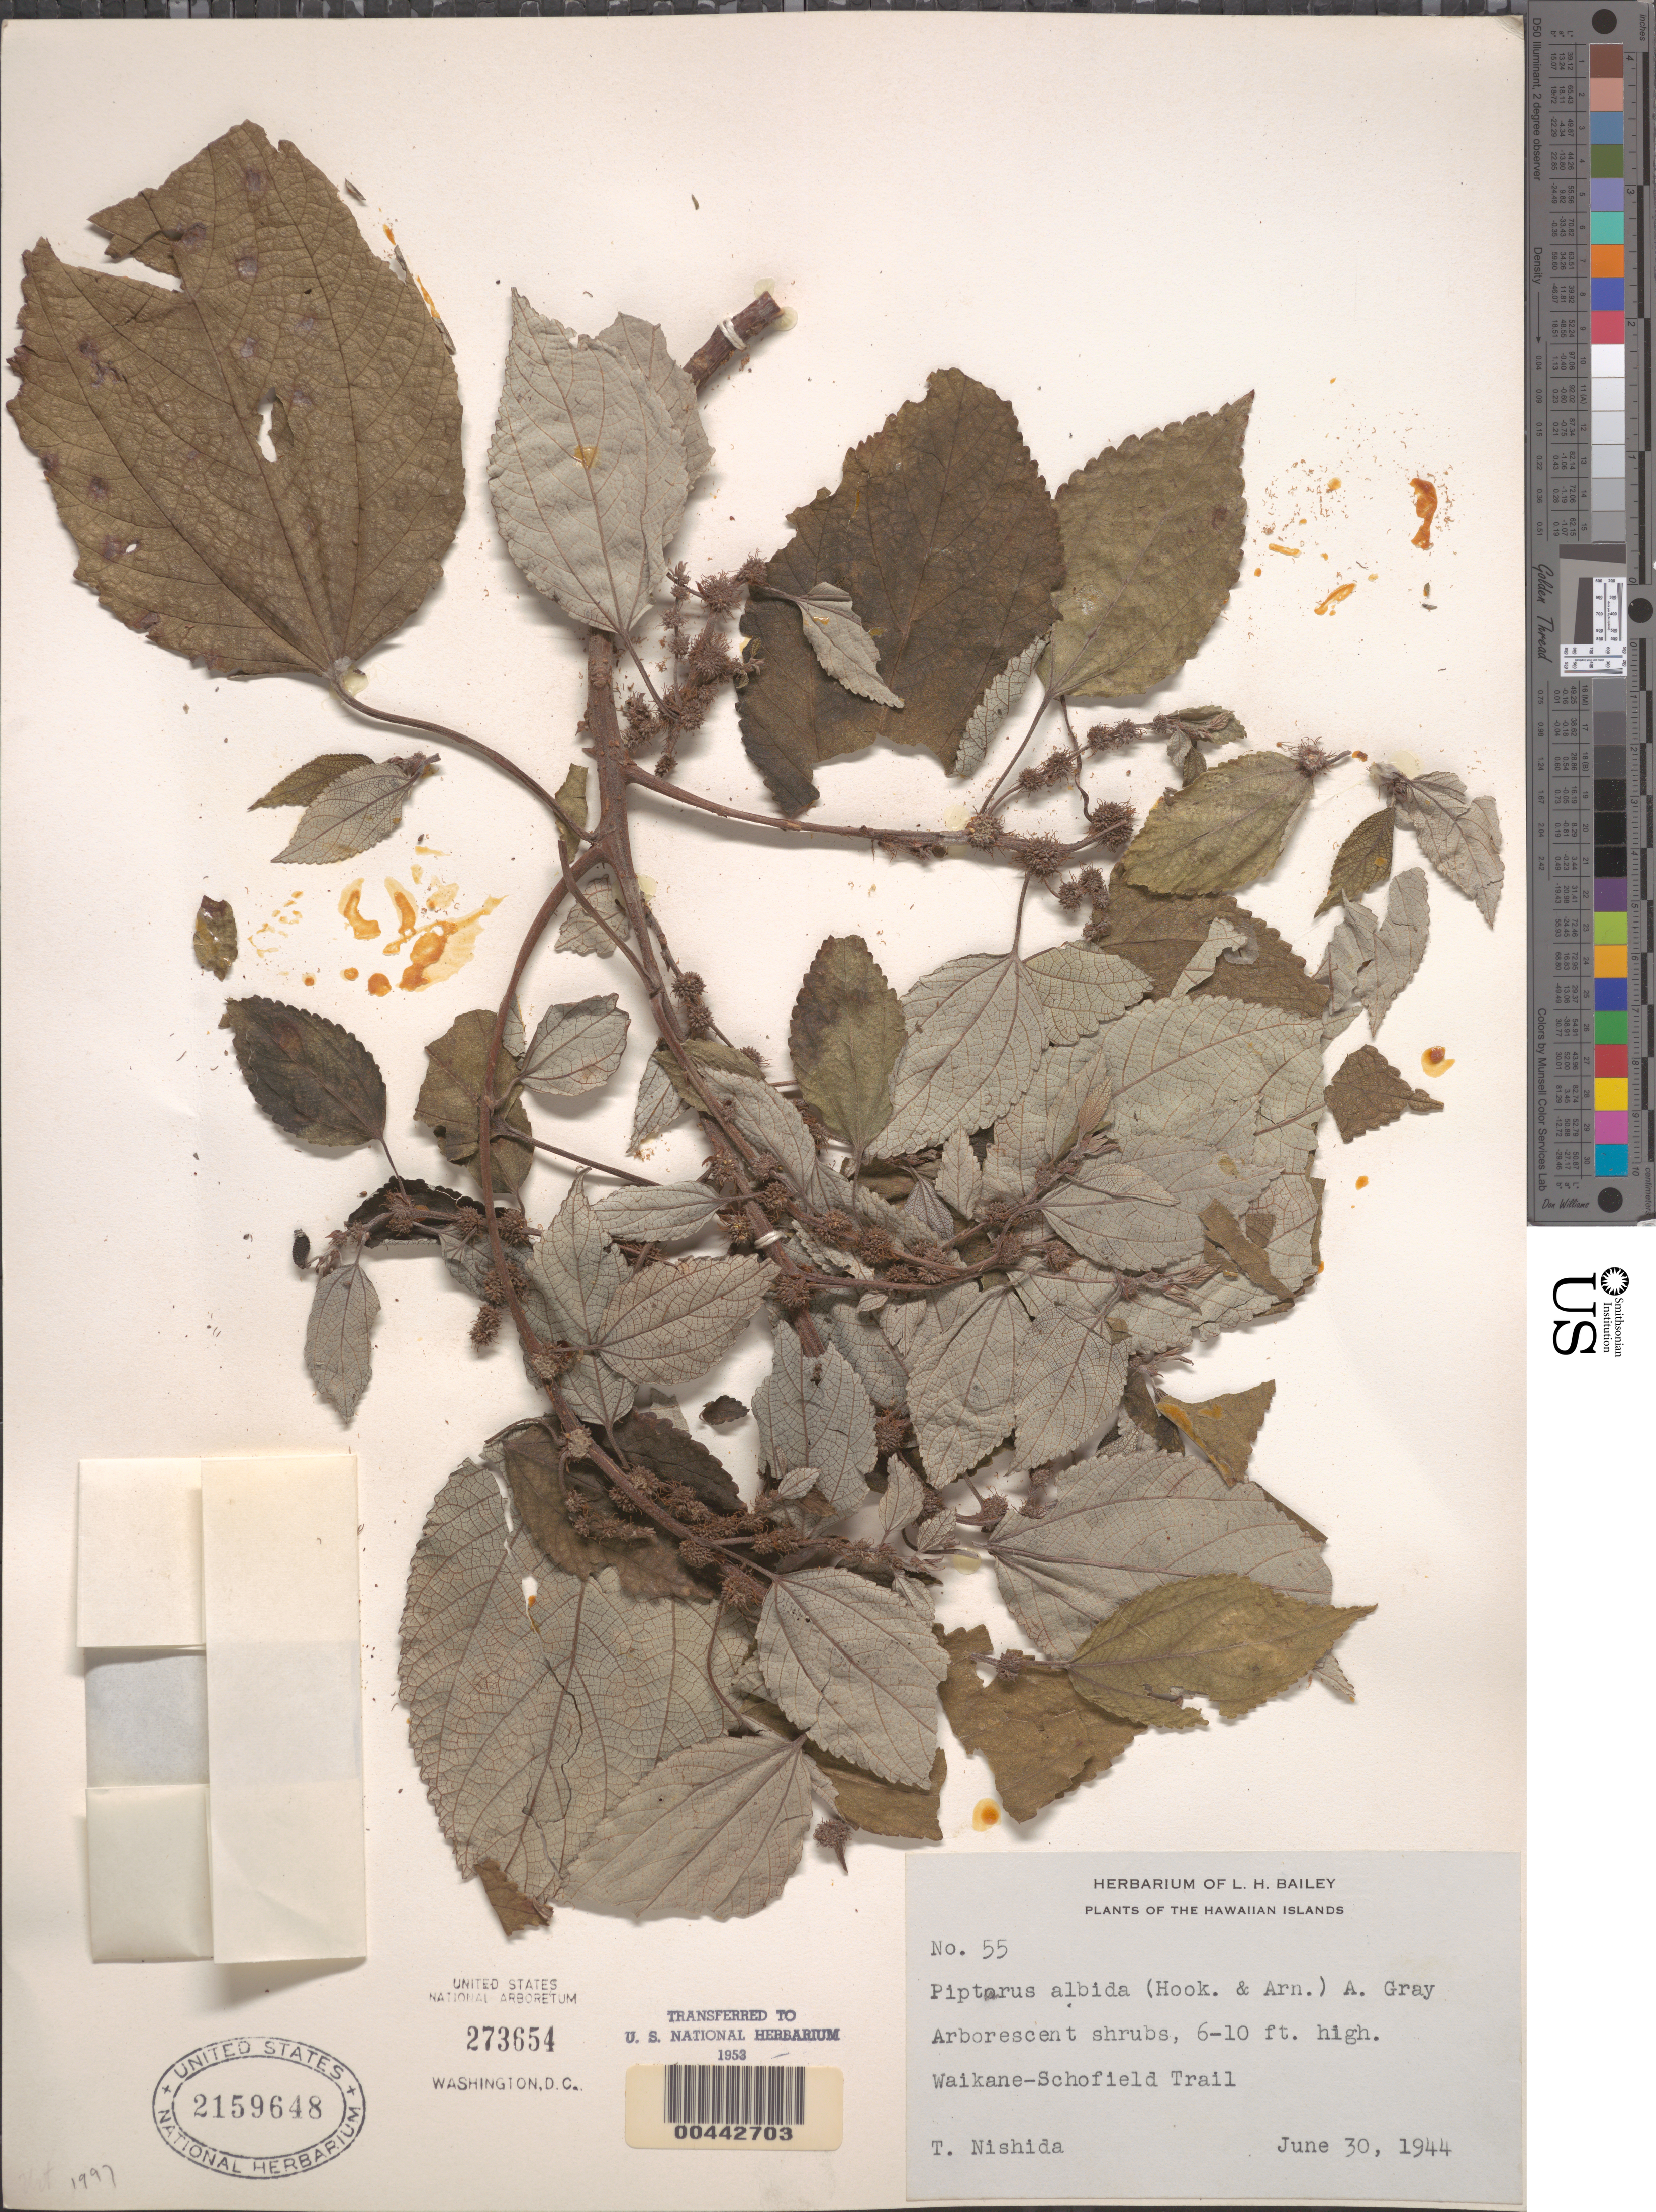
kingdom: Plantae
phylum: Tracheophyta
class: Magnoliopsida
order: Rosales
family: Urticaceae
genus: Pipturus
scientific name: Pipturus albidus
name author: (Hook. & Arn.) A. Gray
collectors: T. Nishida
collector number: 55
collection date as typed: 30 Jun 1944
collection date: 1944-06-30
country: United States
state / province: Hawaii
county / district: Kauai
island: Kaua'i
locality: Waikane-Schofield Trail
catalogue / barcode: US 2159648